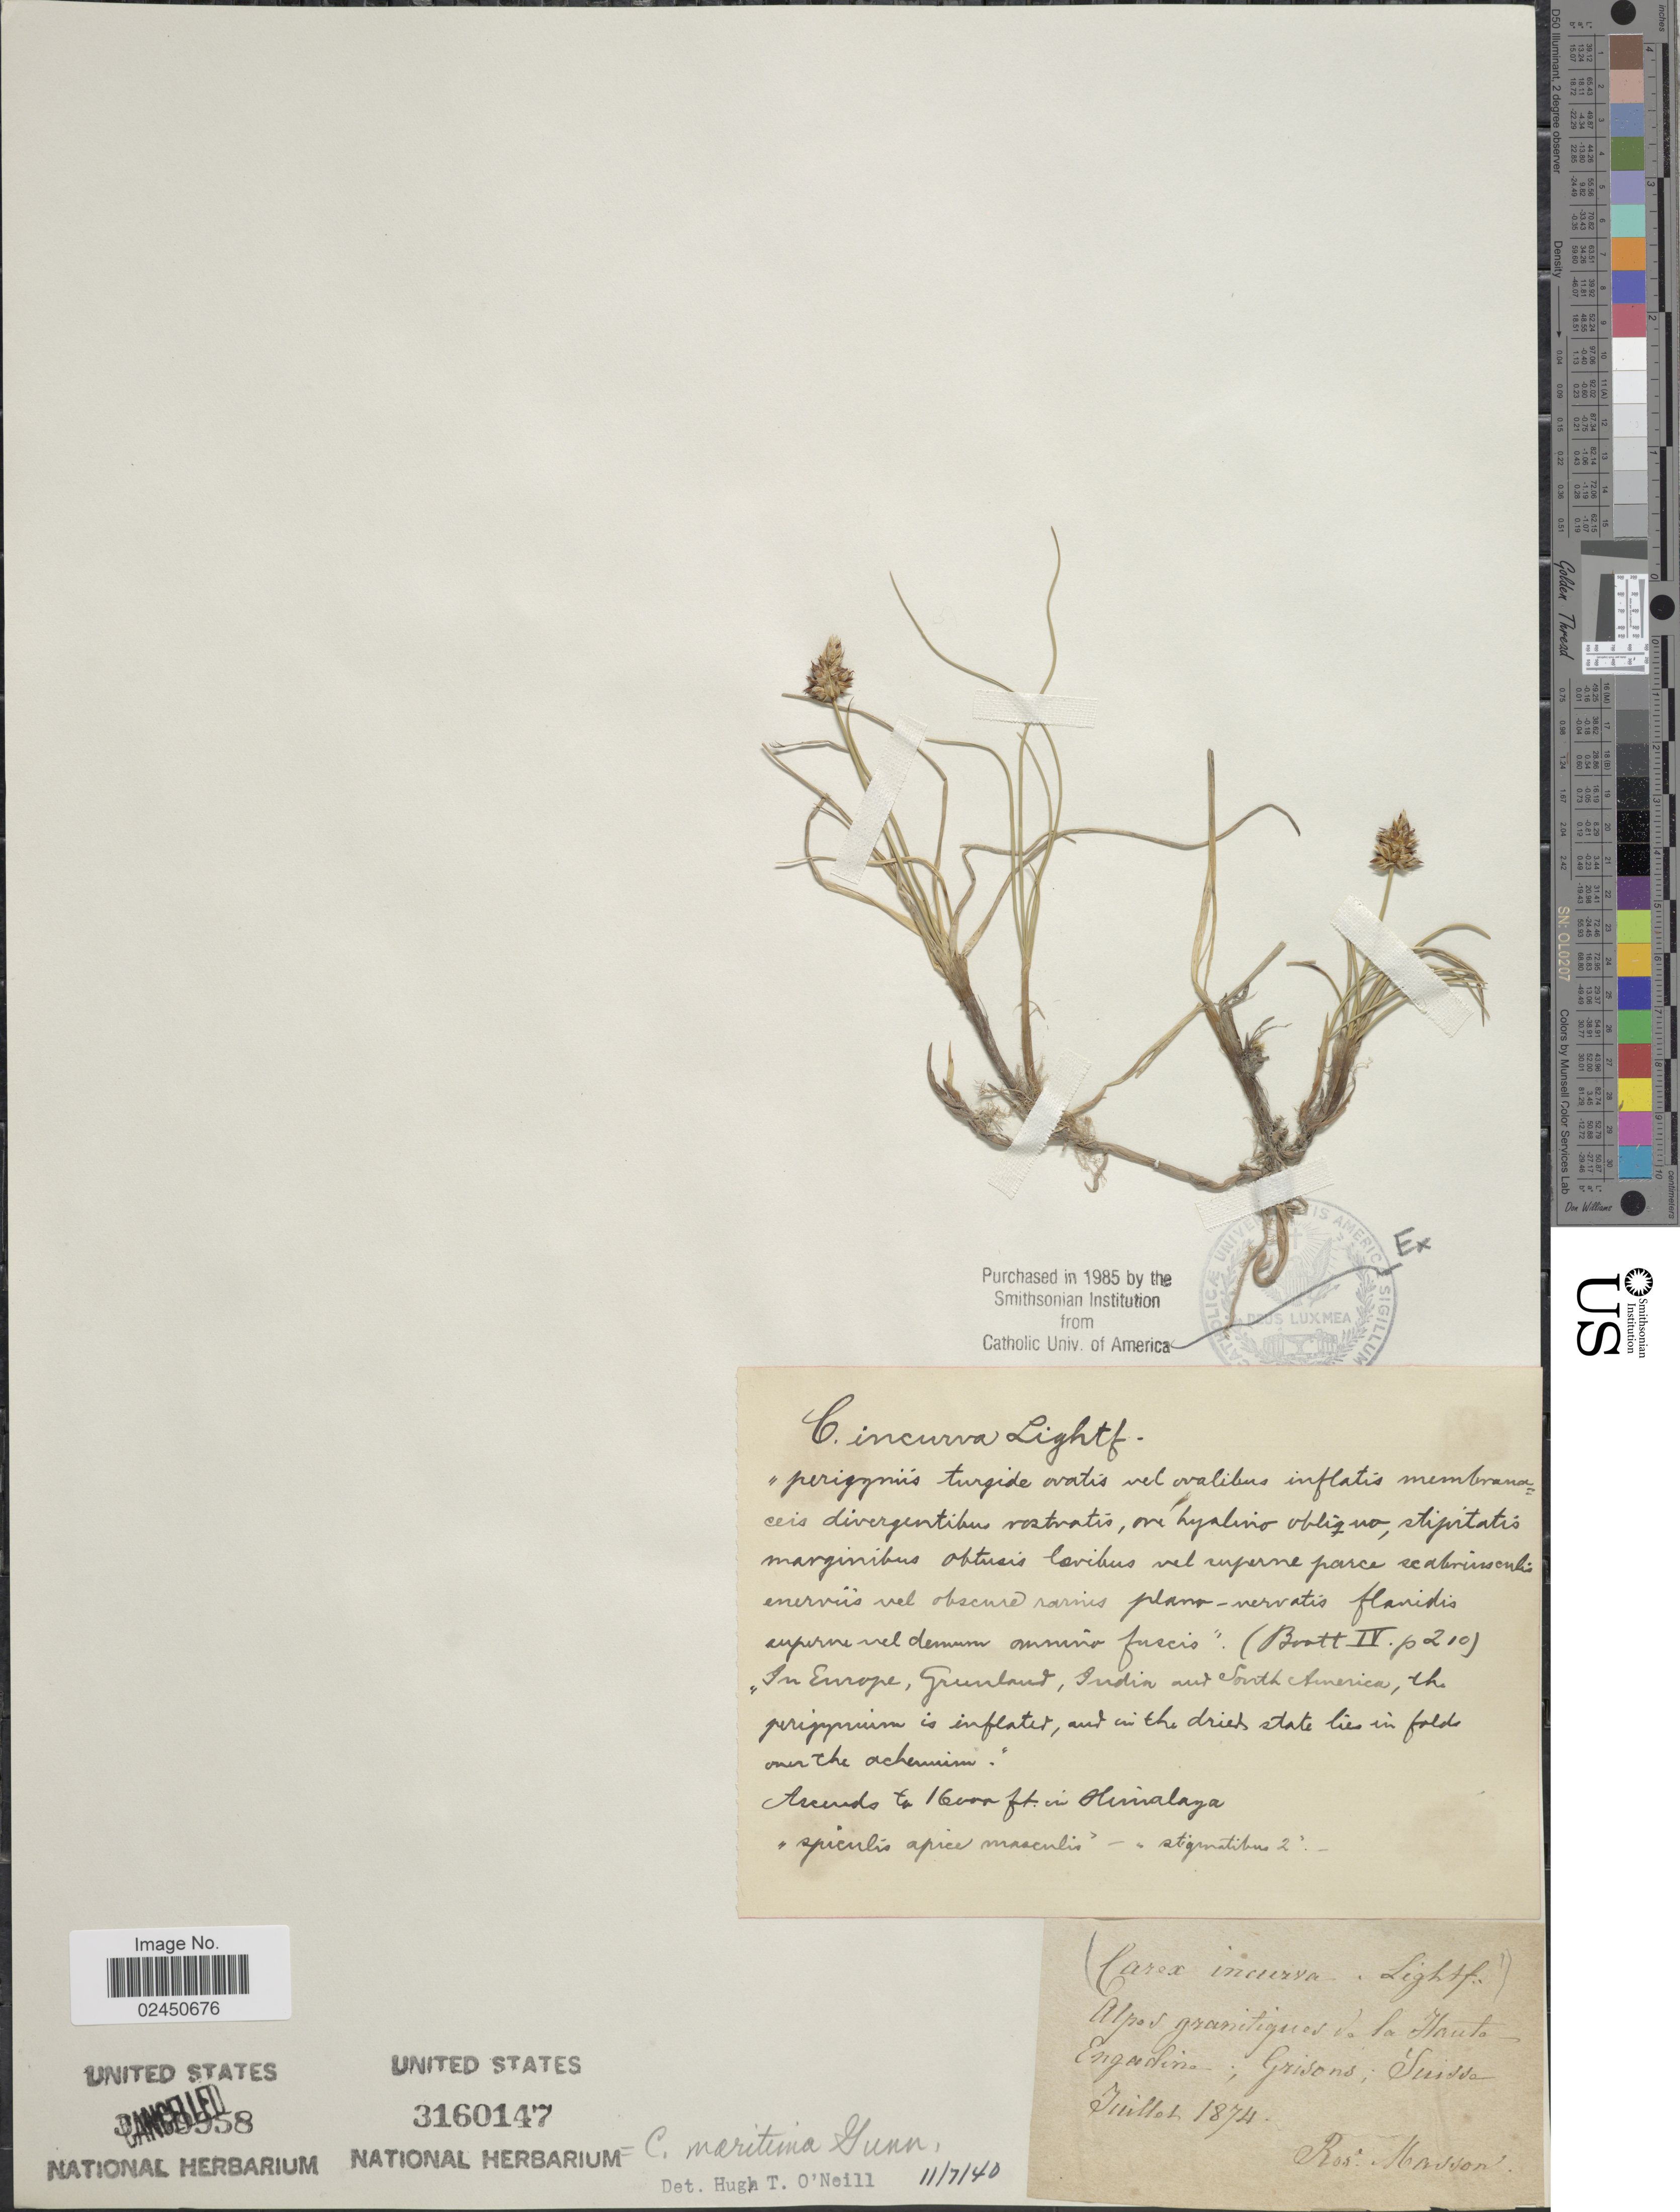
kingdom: Plantae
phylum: Tracheophyta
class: Liliopsida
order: Poales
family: Cyperaceae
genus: Carex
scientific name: Carex maritima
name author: Gunnerus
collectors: R. Masson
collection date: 1874-07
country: Switzerland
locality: Engadine, Grisons, Suisse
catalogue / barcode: US 3160147